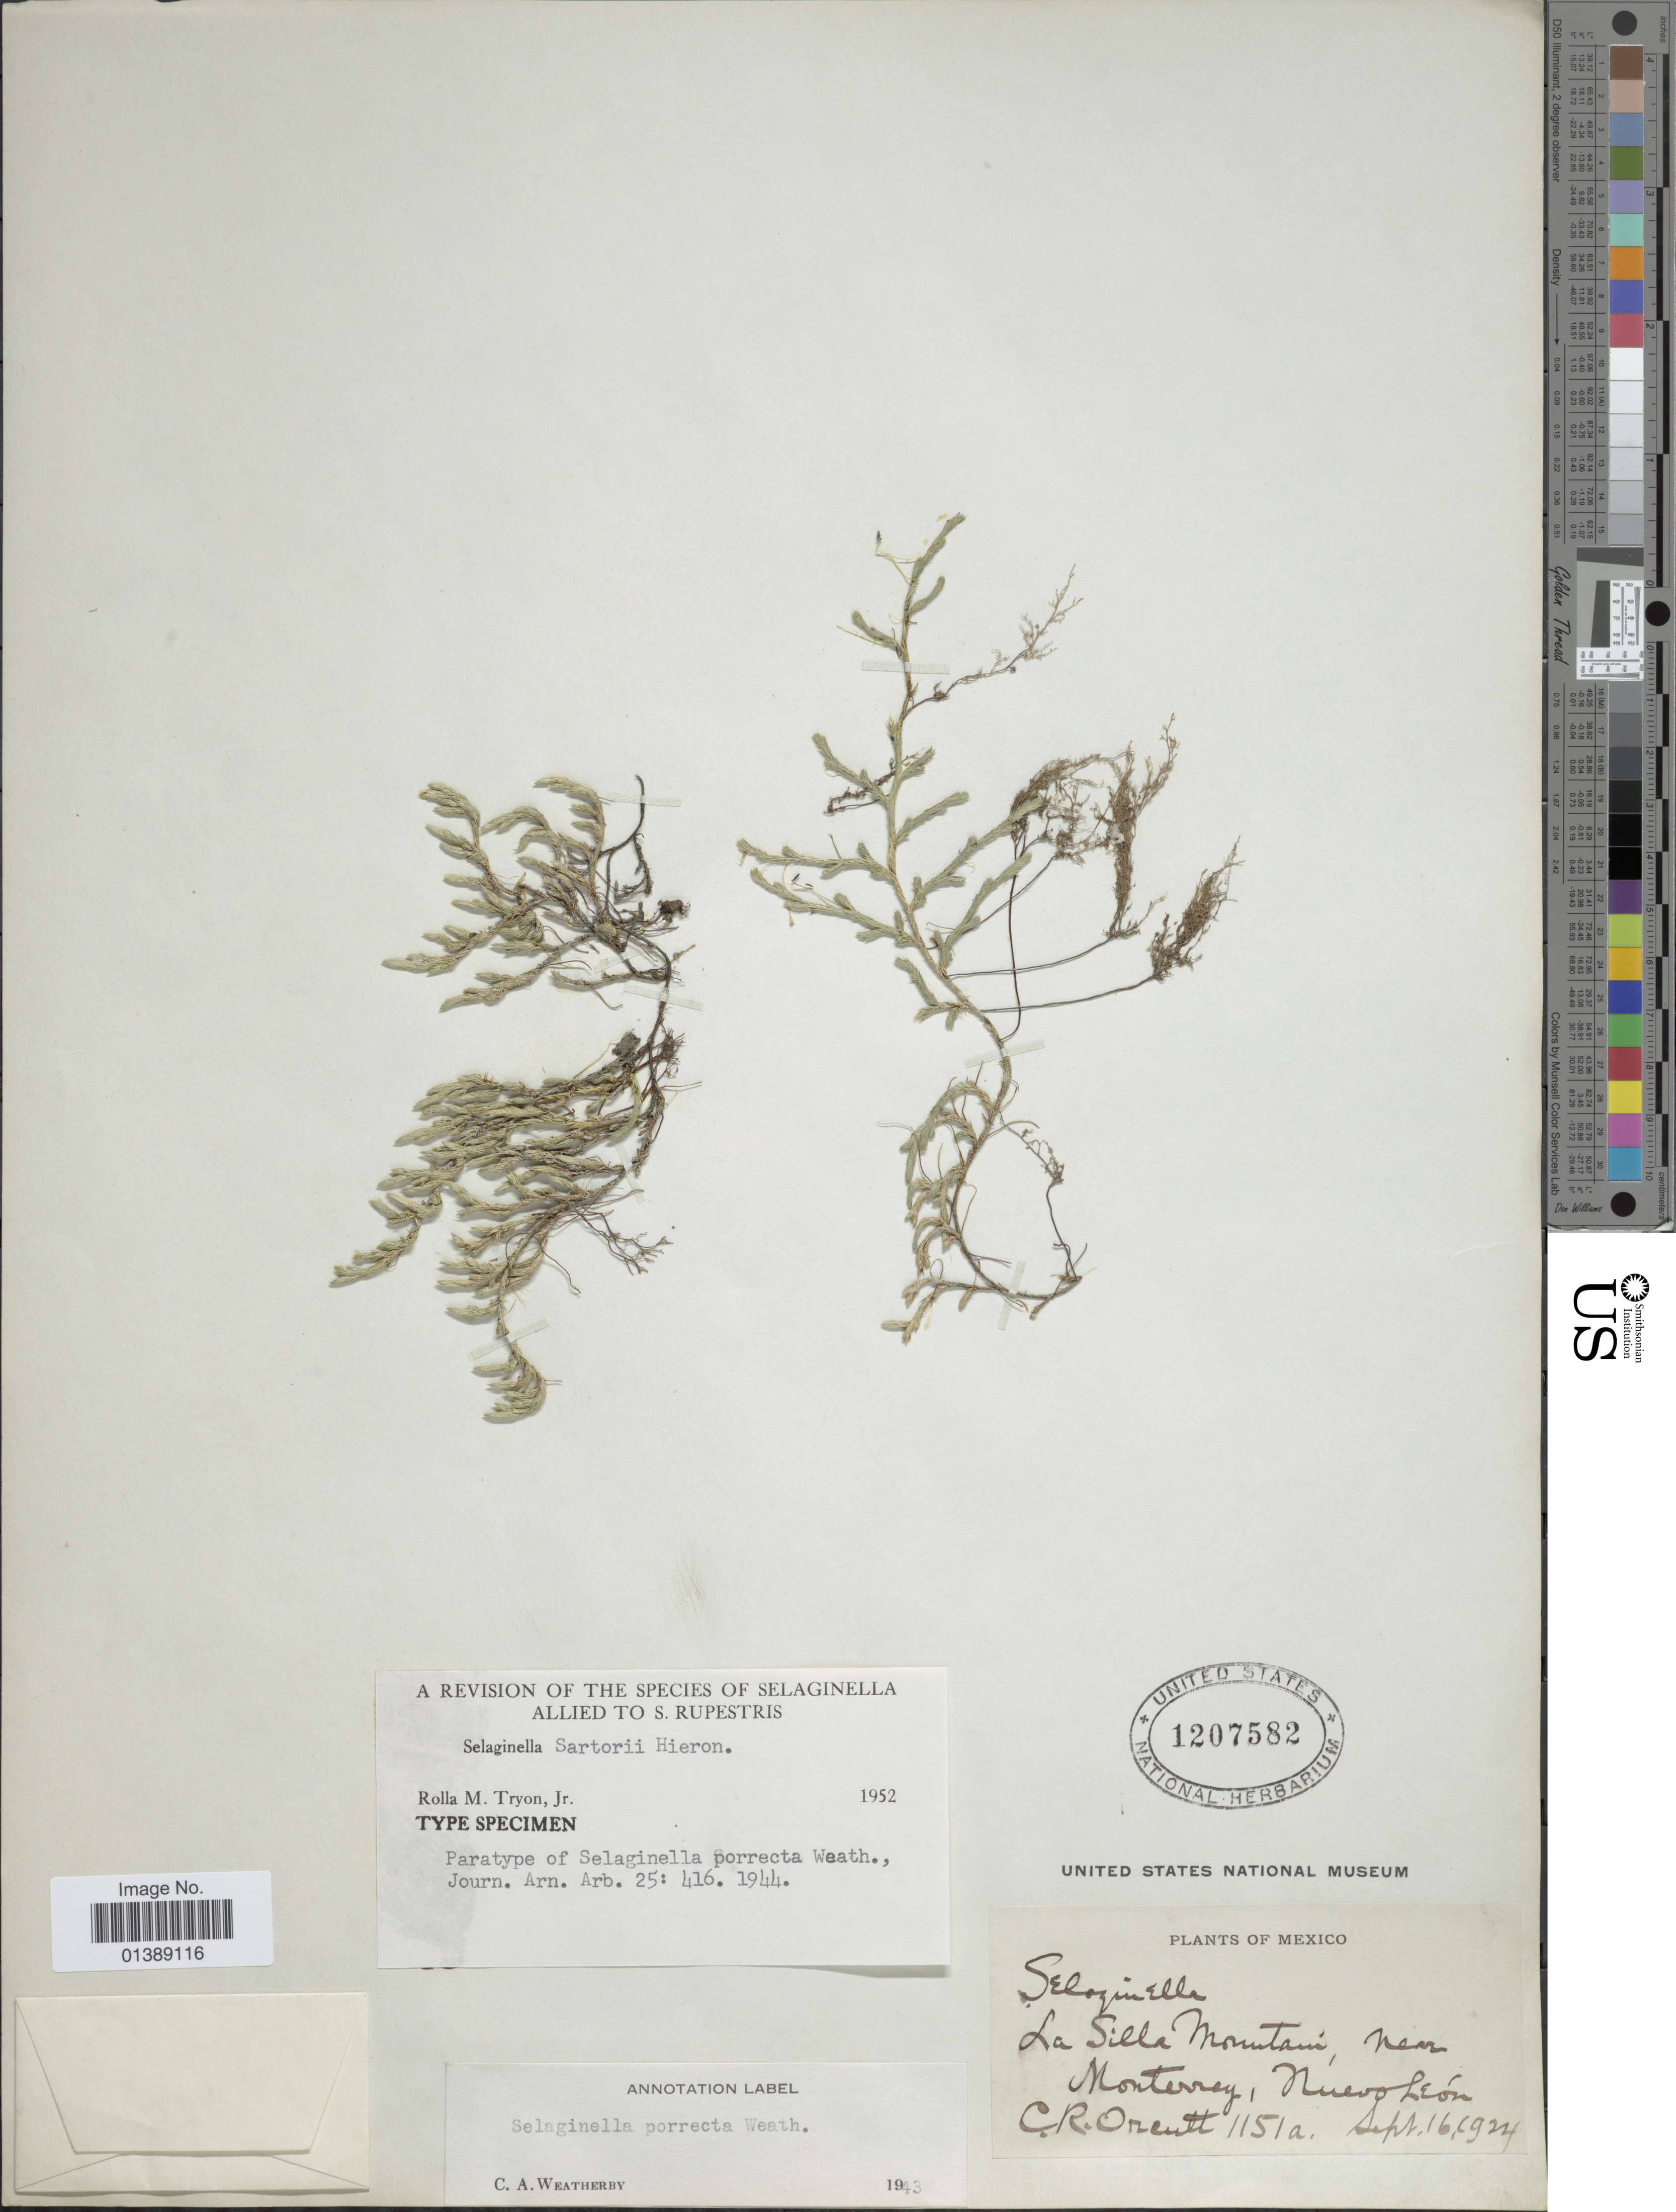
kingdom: Plantae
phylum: Tracheophyta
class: Lycopodiopsida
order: Selaginellales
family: Selaginellaceae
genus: Selaginella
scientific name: Selaginella sartorii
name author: Hieron.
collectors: C. R. Orcutt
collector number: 1151a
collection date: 1924-09-16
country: Mexico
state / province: Nuevo León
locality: La Silla Mountain, near Monterrey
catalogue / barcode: US 1207582